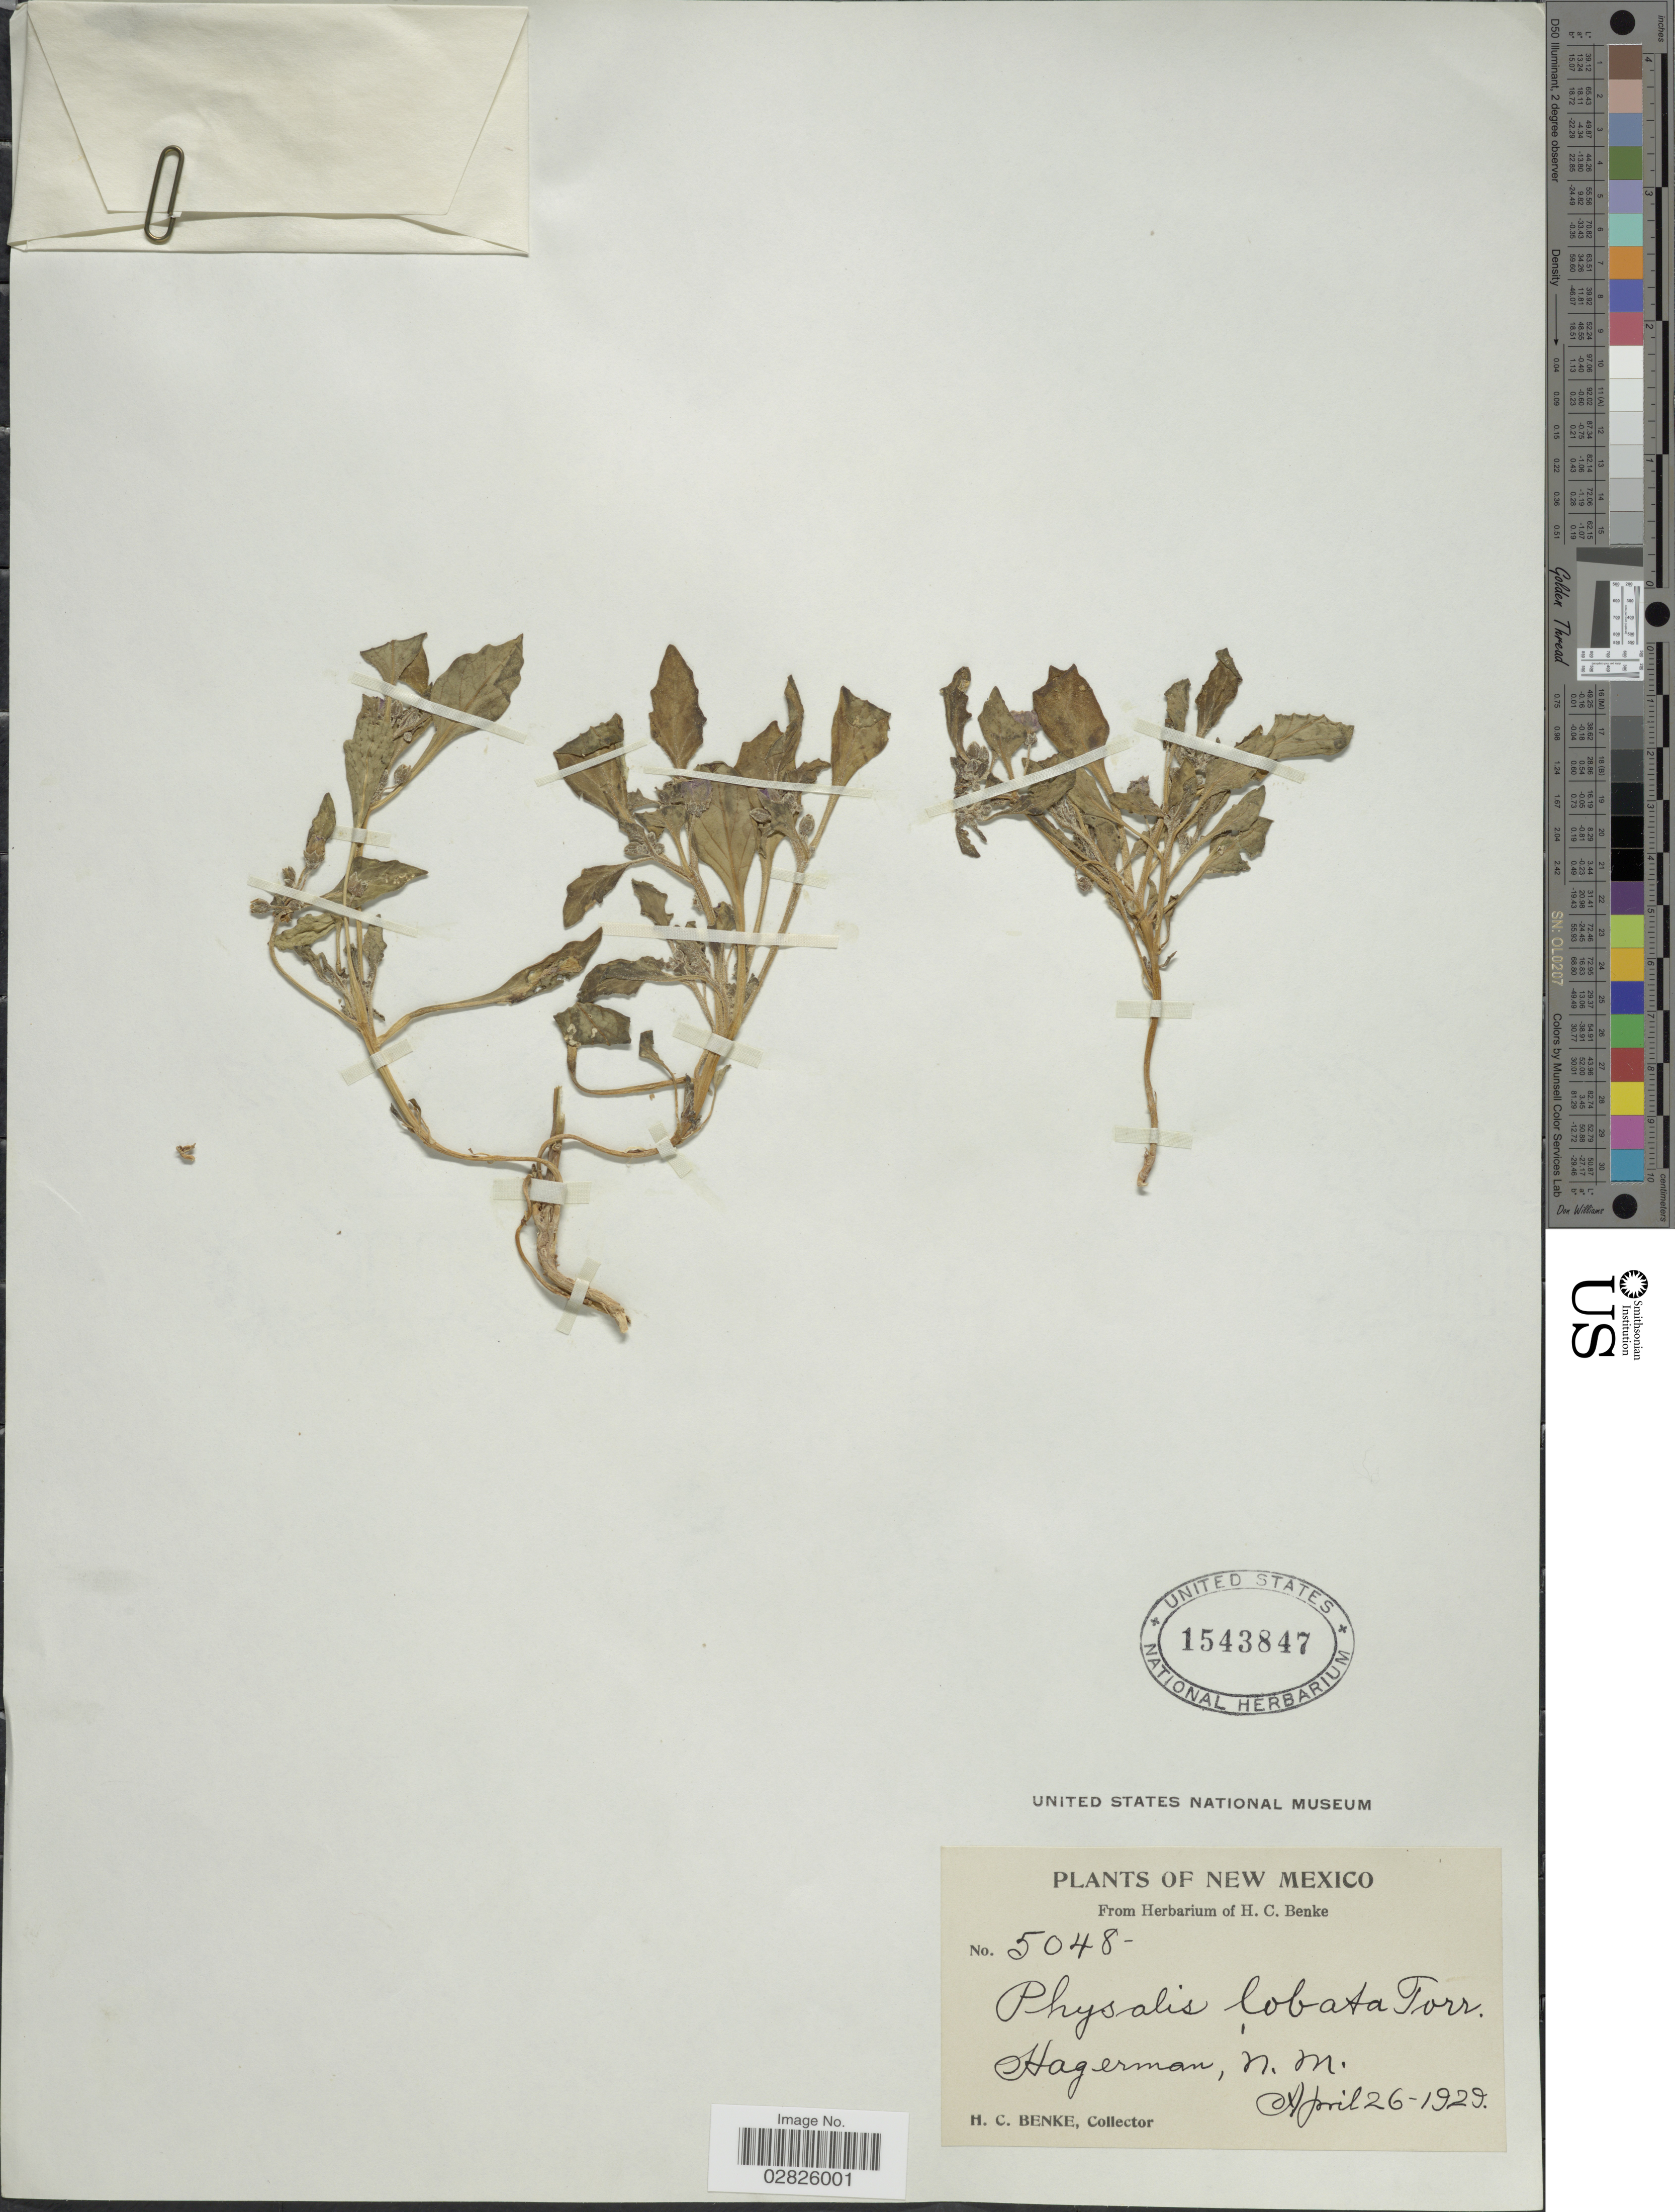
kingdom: Plantae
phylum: Tracheophyta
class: Magnoliopsida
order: Solanales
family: Solanaceae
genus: Quincula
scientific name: Quincula lobata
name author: (Torr.) Raf.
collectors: H. Benke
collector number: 5048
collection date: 1929-04-26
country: United States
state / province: New Mexico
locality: Hagerman, N.M.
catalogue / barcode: US 1543847